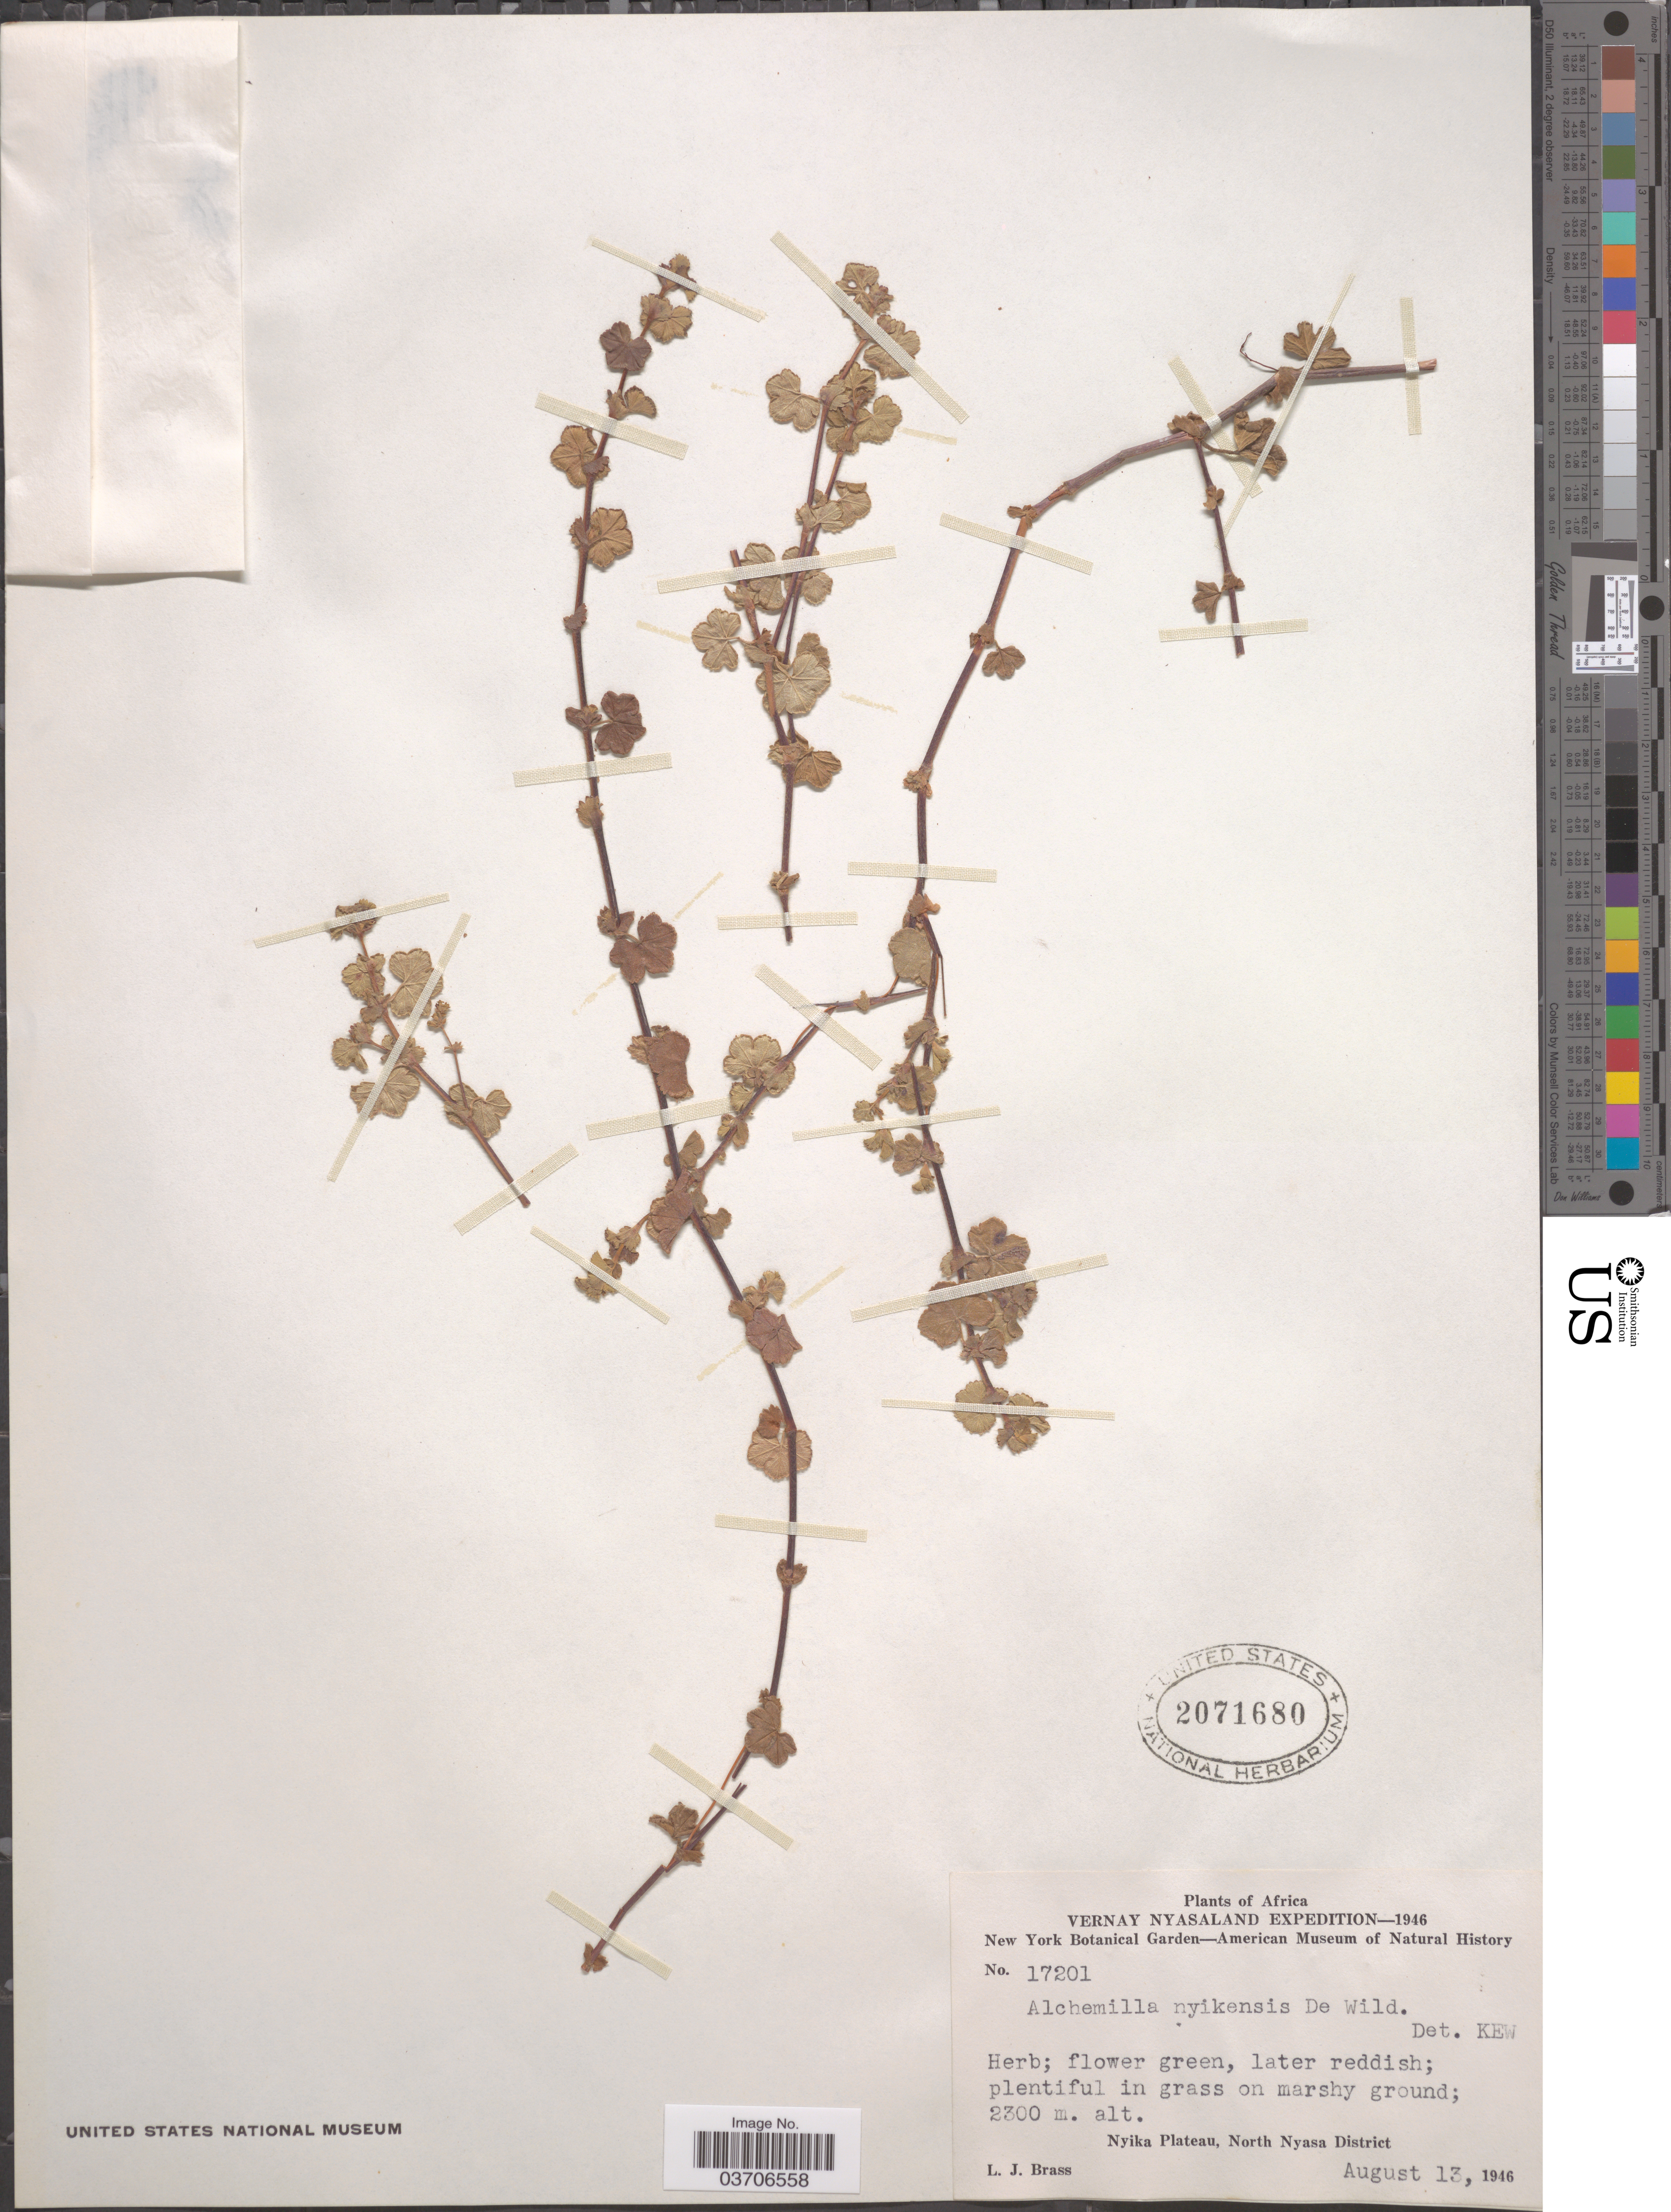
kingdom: Plantae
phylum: Tracheophyta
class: Magnoliopsida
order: Rosales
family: Rosaceae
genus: Alchemilla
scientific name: Alchemilla nyikensis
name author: De Wild.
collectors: L. J. Brass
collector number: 17201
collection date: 1946-08-13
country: Malawi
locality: Vernay Nyasaland. Nyika Plateau, North Nyasa District.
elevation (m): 2300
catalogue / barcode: US 2071680